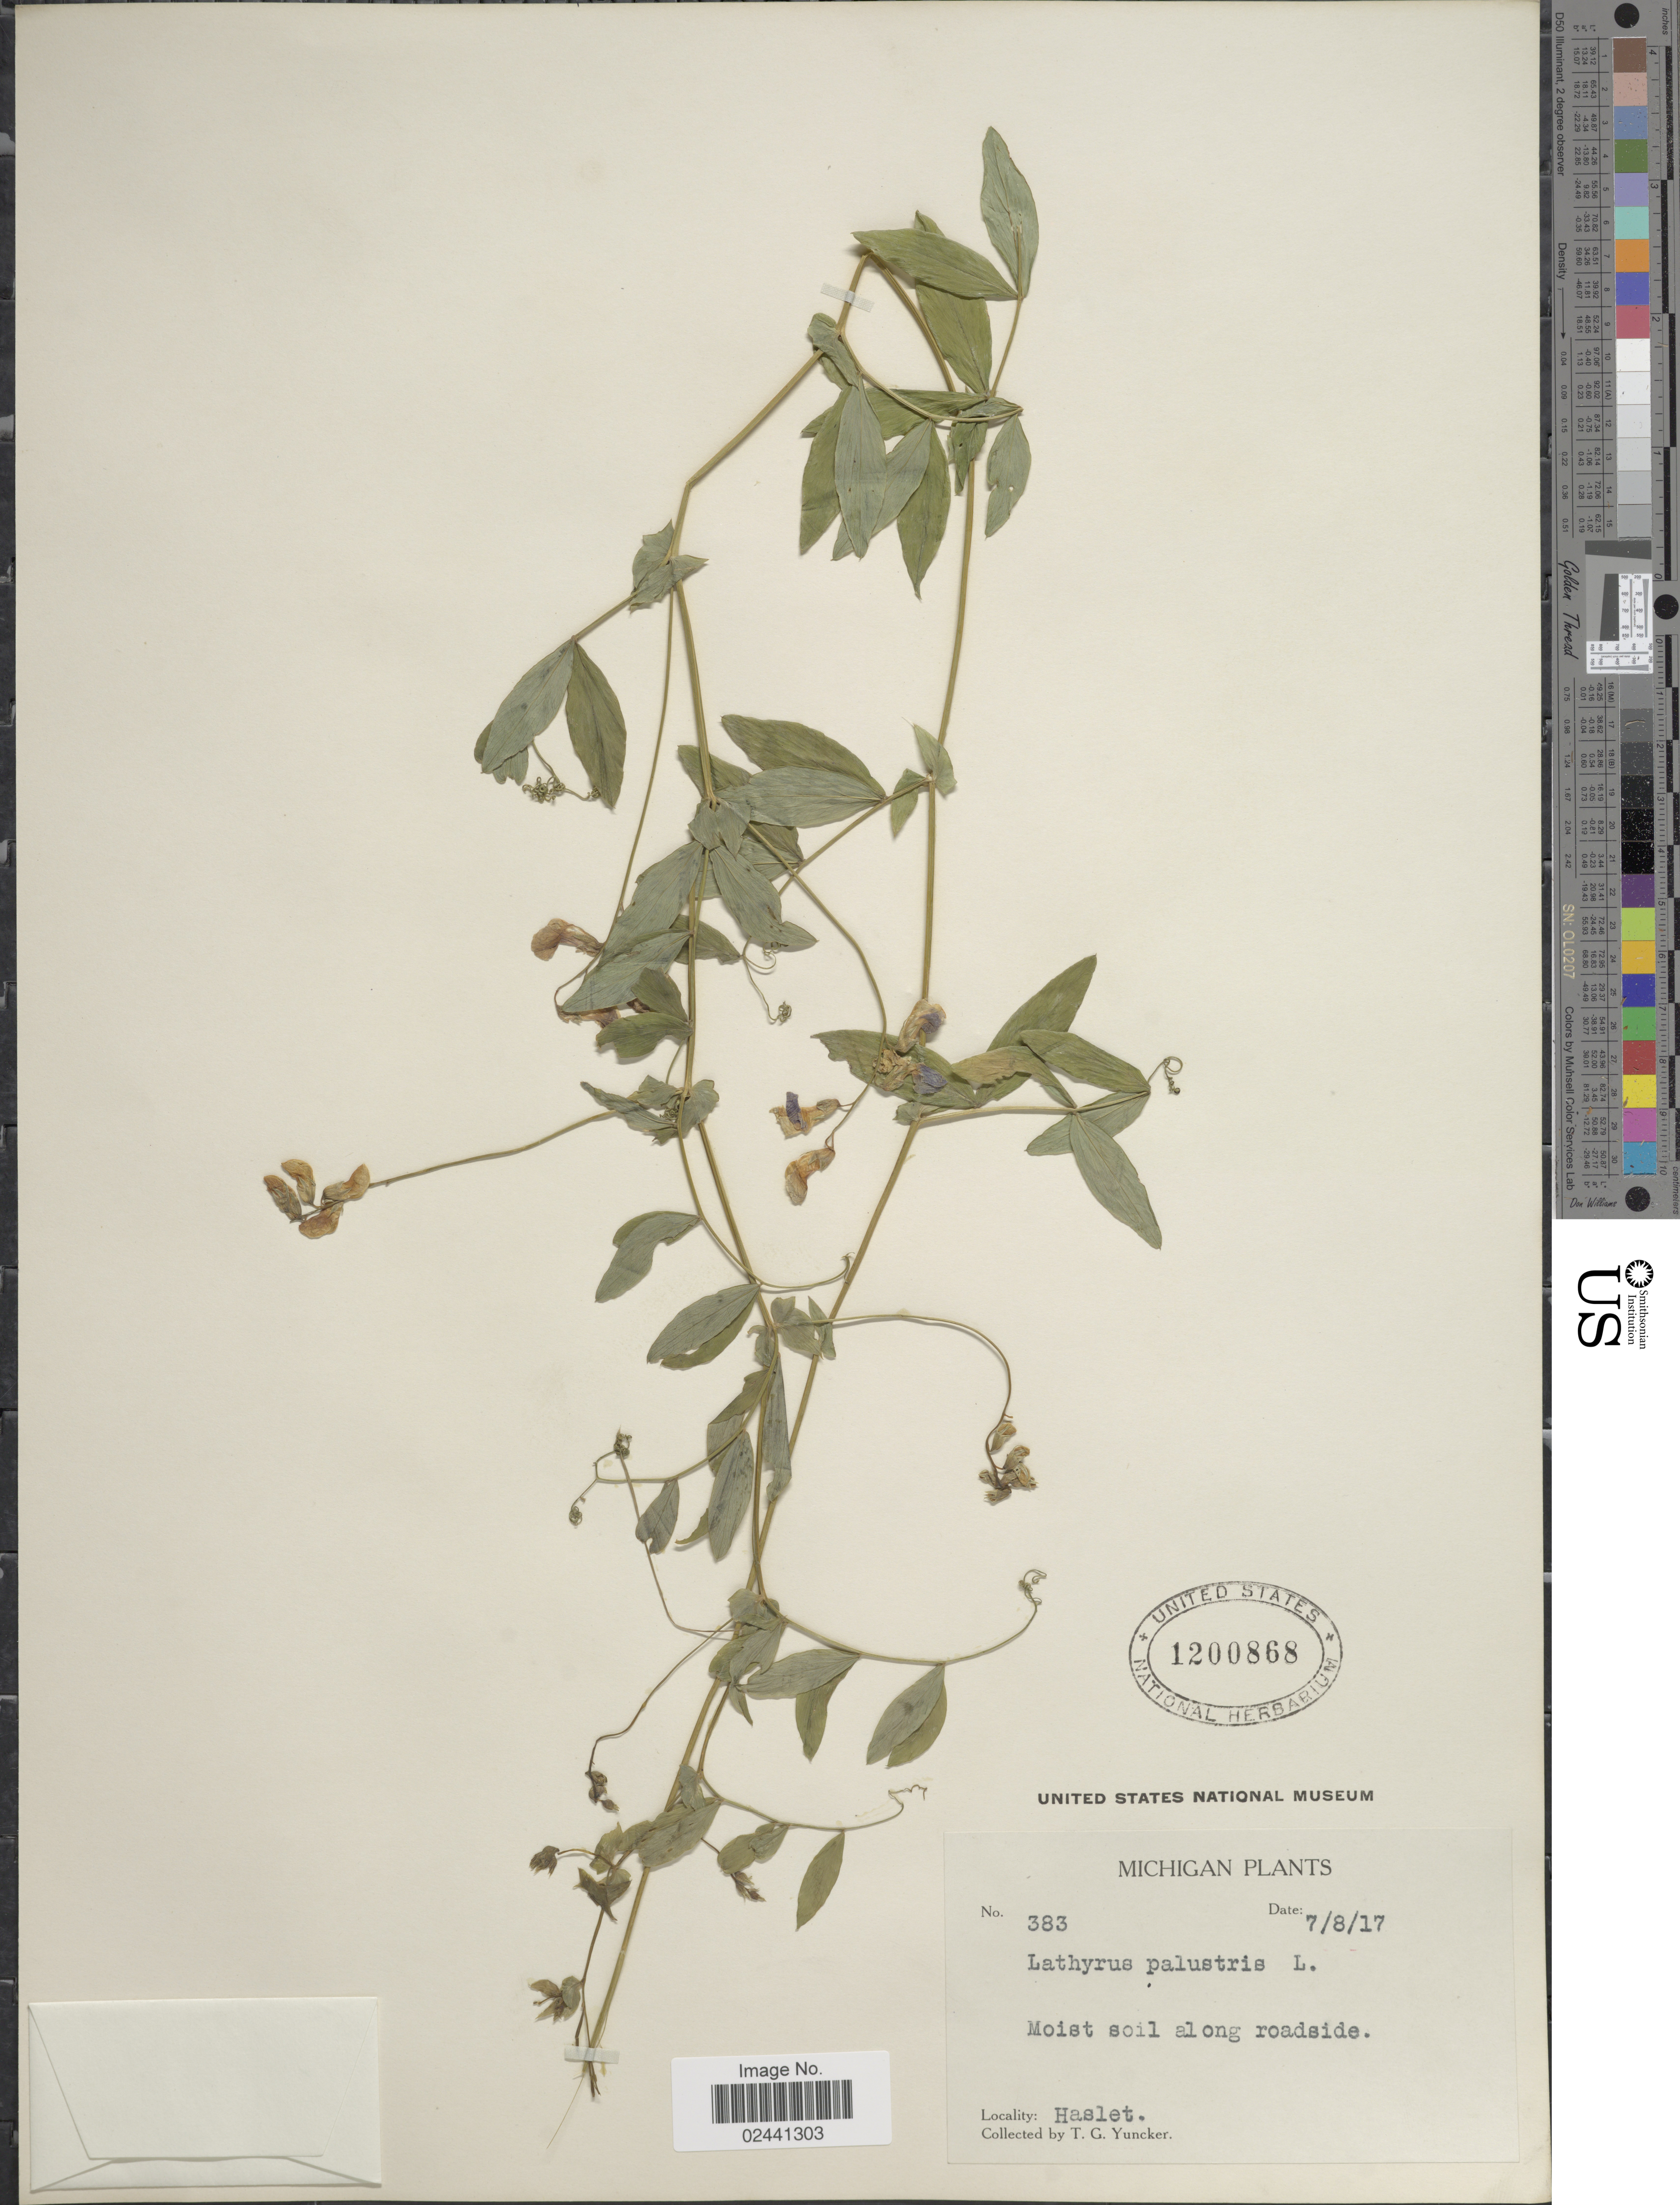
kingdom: Plantae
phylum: Tracheophyta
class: Magnoliopsida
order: Fabales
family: Fabaceae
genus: Lathyrus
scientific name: Lathyrus palustris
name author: L.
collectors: T. G. Yuncker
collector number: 383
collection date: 1917-07-08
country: United States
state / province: Michigan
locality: Haslet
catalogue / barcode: US 1200868